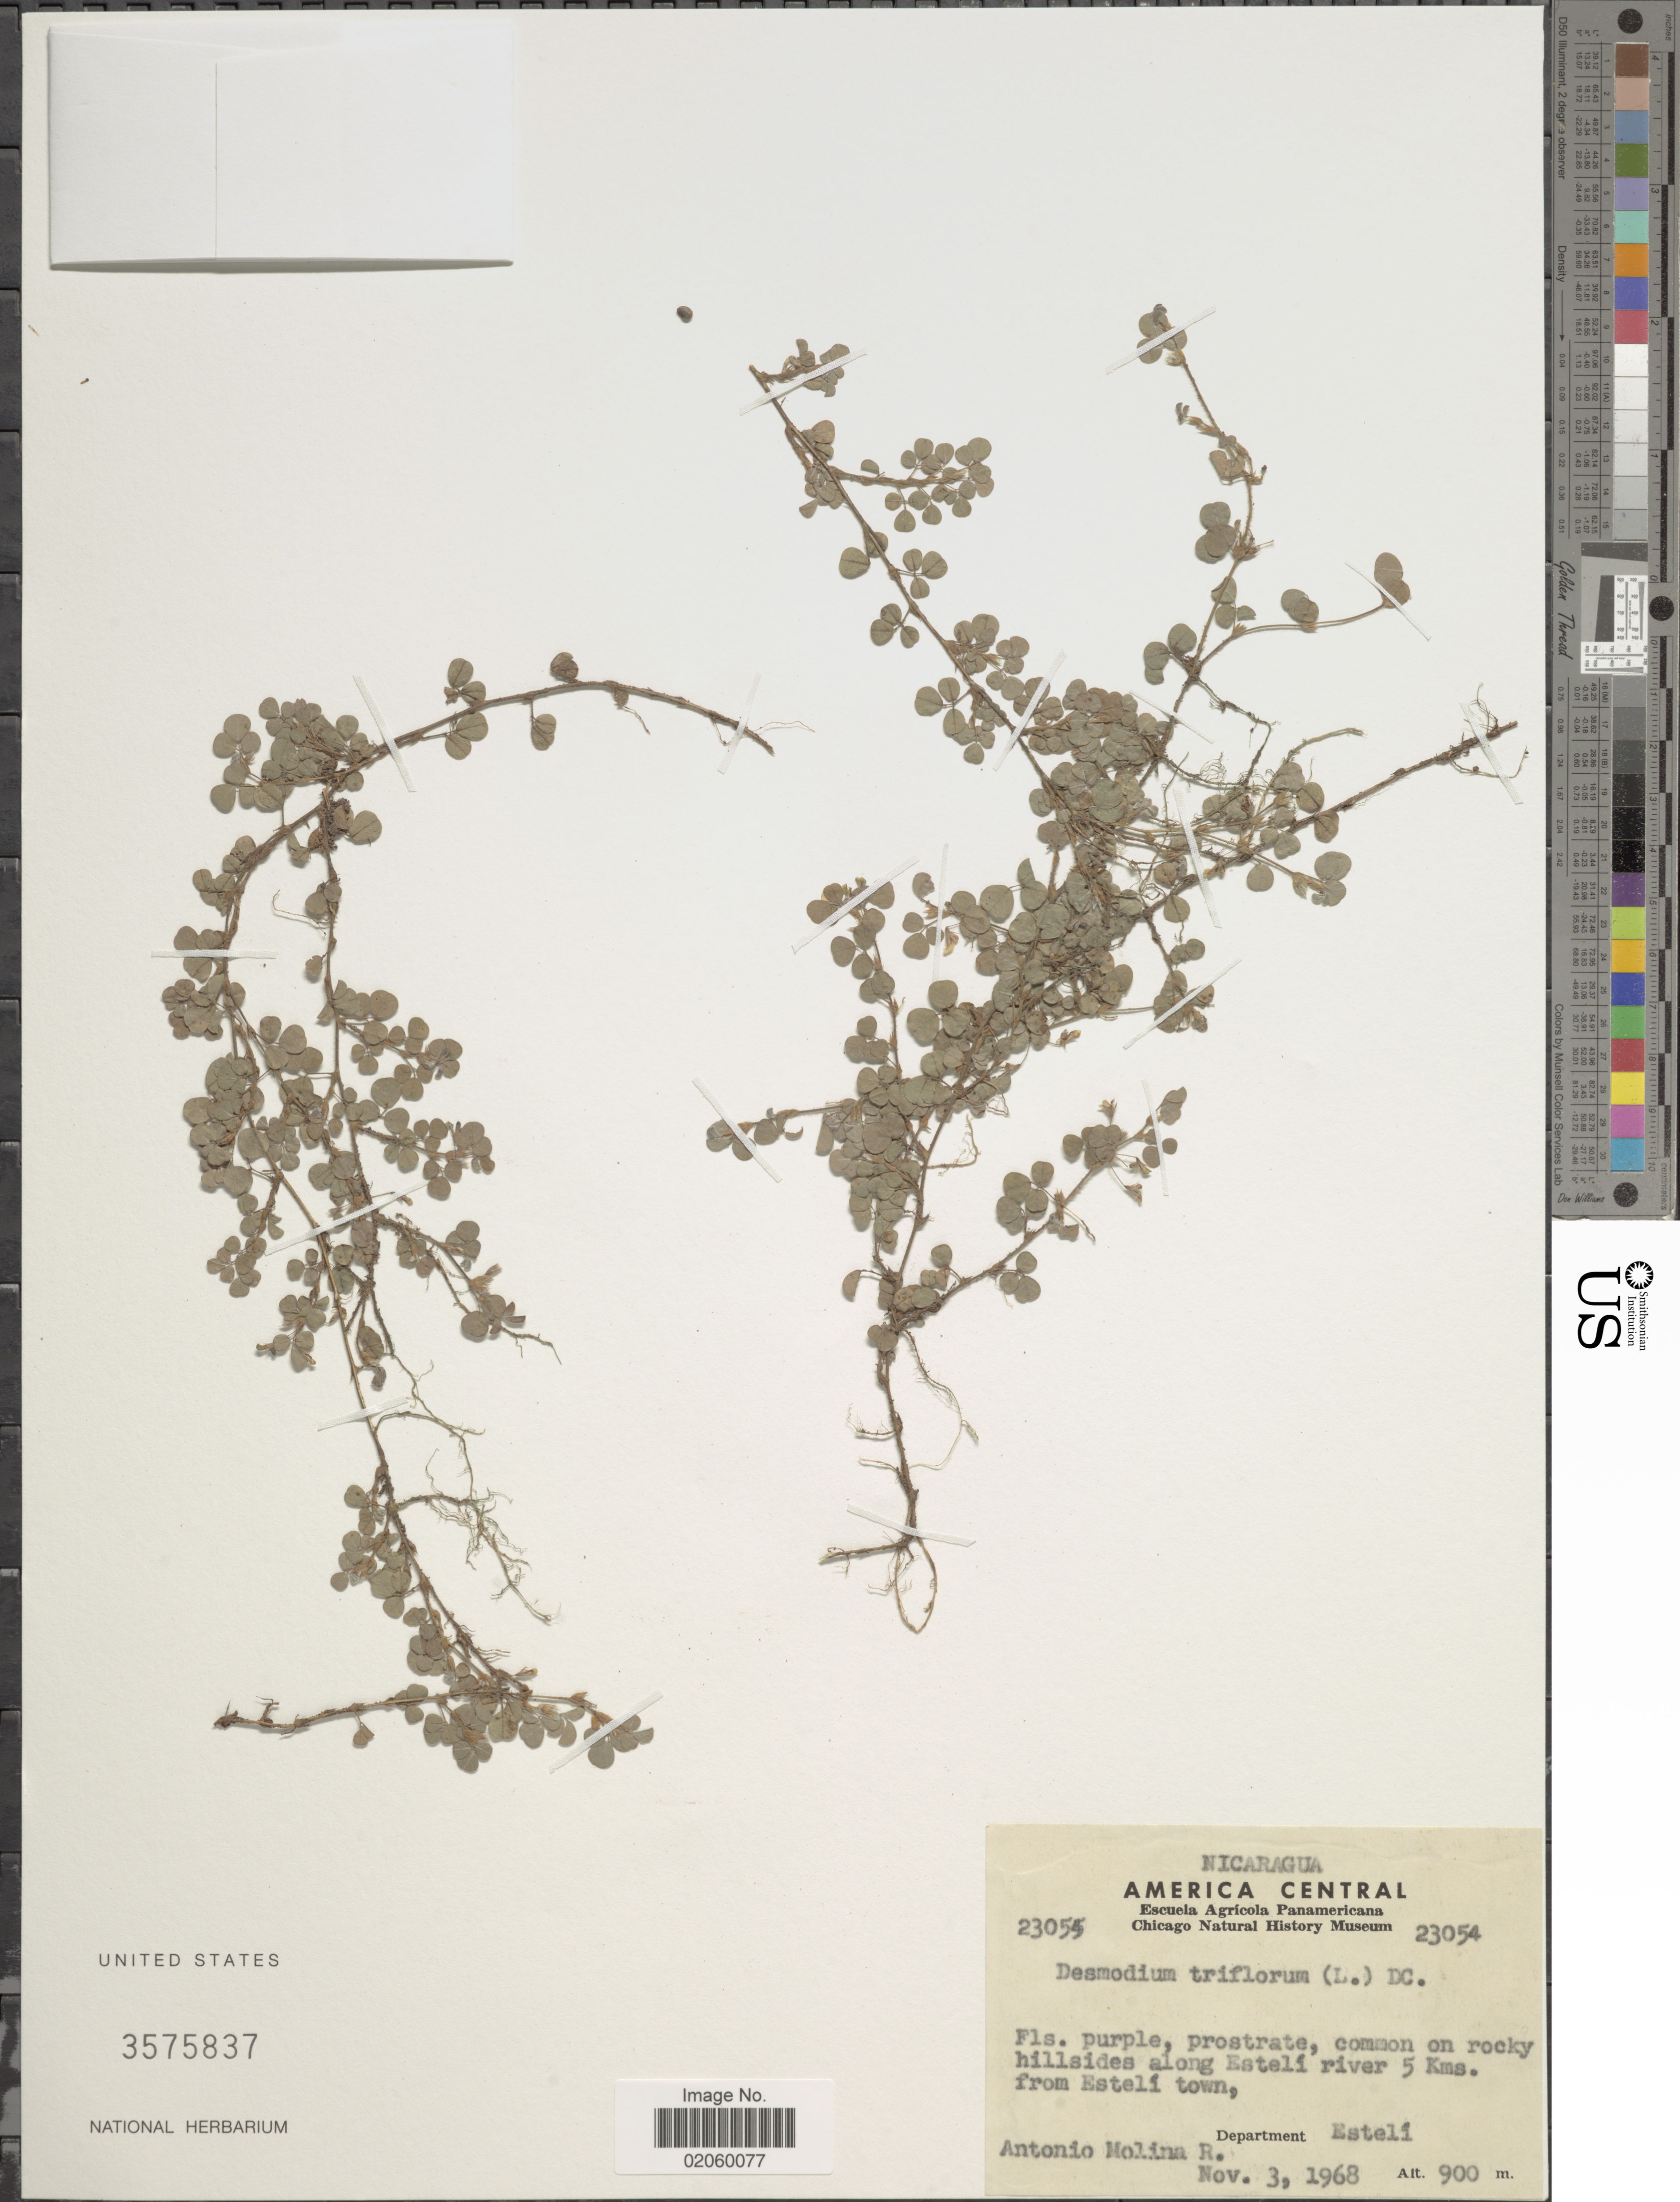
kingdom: Plantae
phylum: Tracheophyta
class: Magnoliopsida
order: Fabales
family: Fabaceae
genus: Desmodium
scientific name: Desmodium tortuosum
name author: (Sw.) DC.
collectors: A. Molina R.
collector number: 23055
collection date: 1968-11-03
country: Nicaragua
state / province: Esteli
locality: Hillsides along Esteli river 5 kms from Esteli town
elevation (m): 900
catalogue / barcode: US 3575837